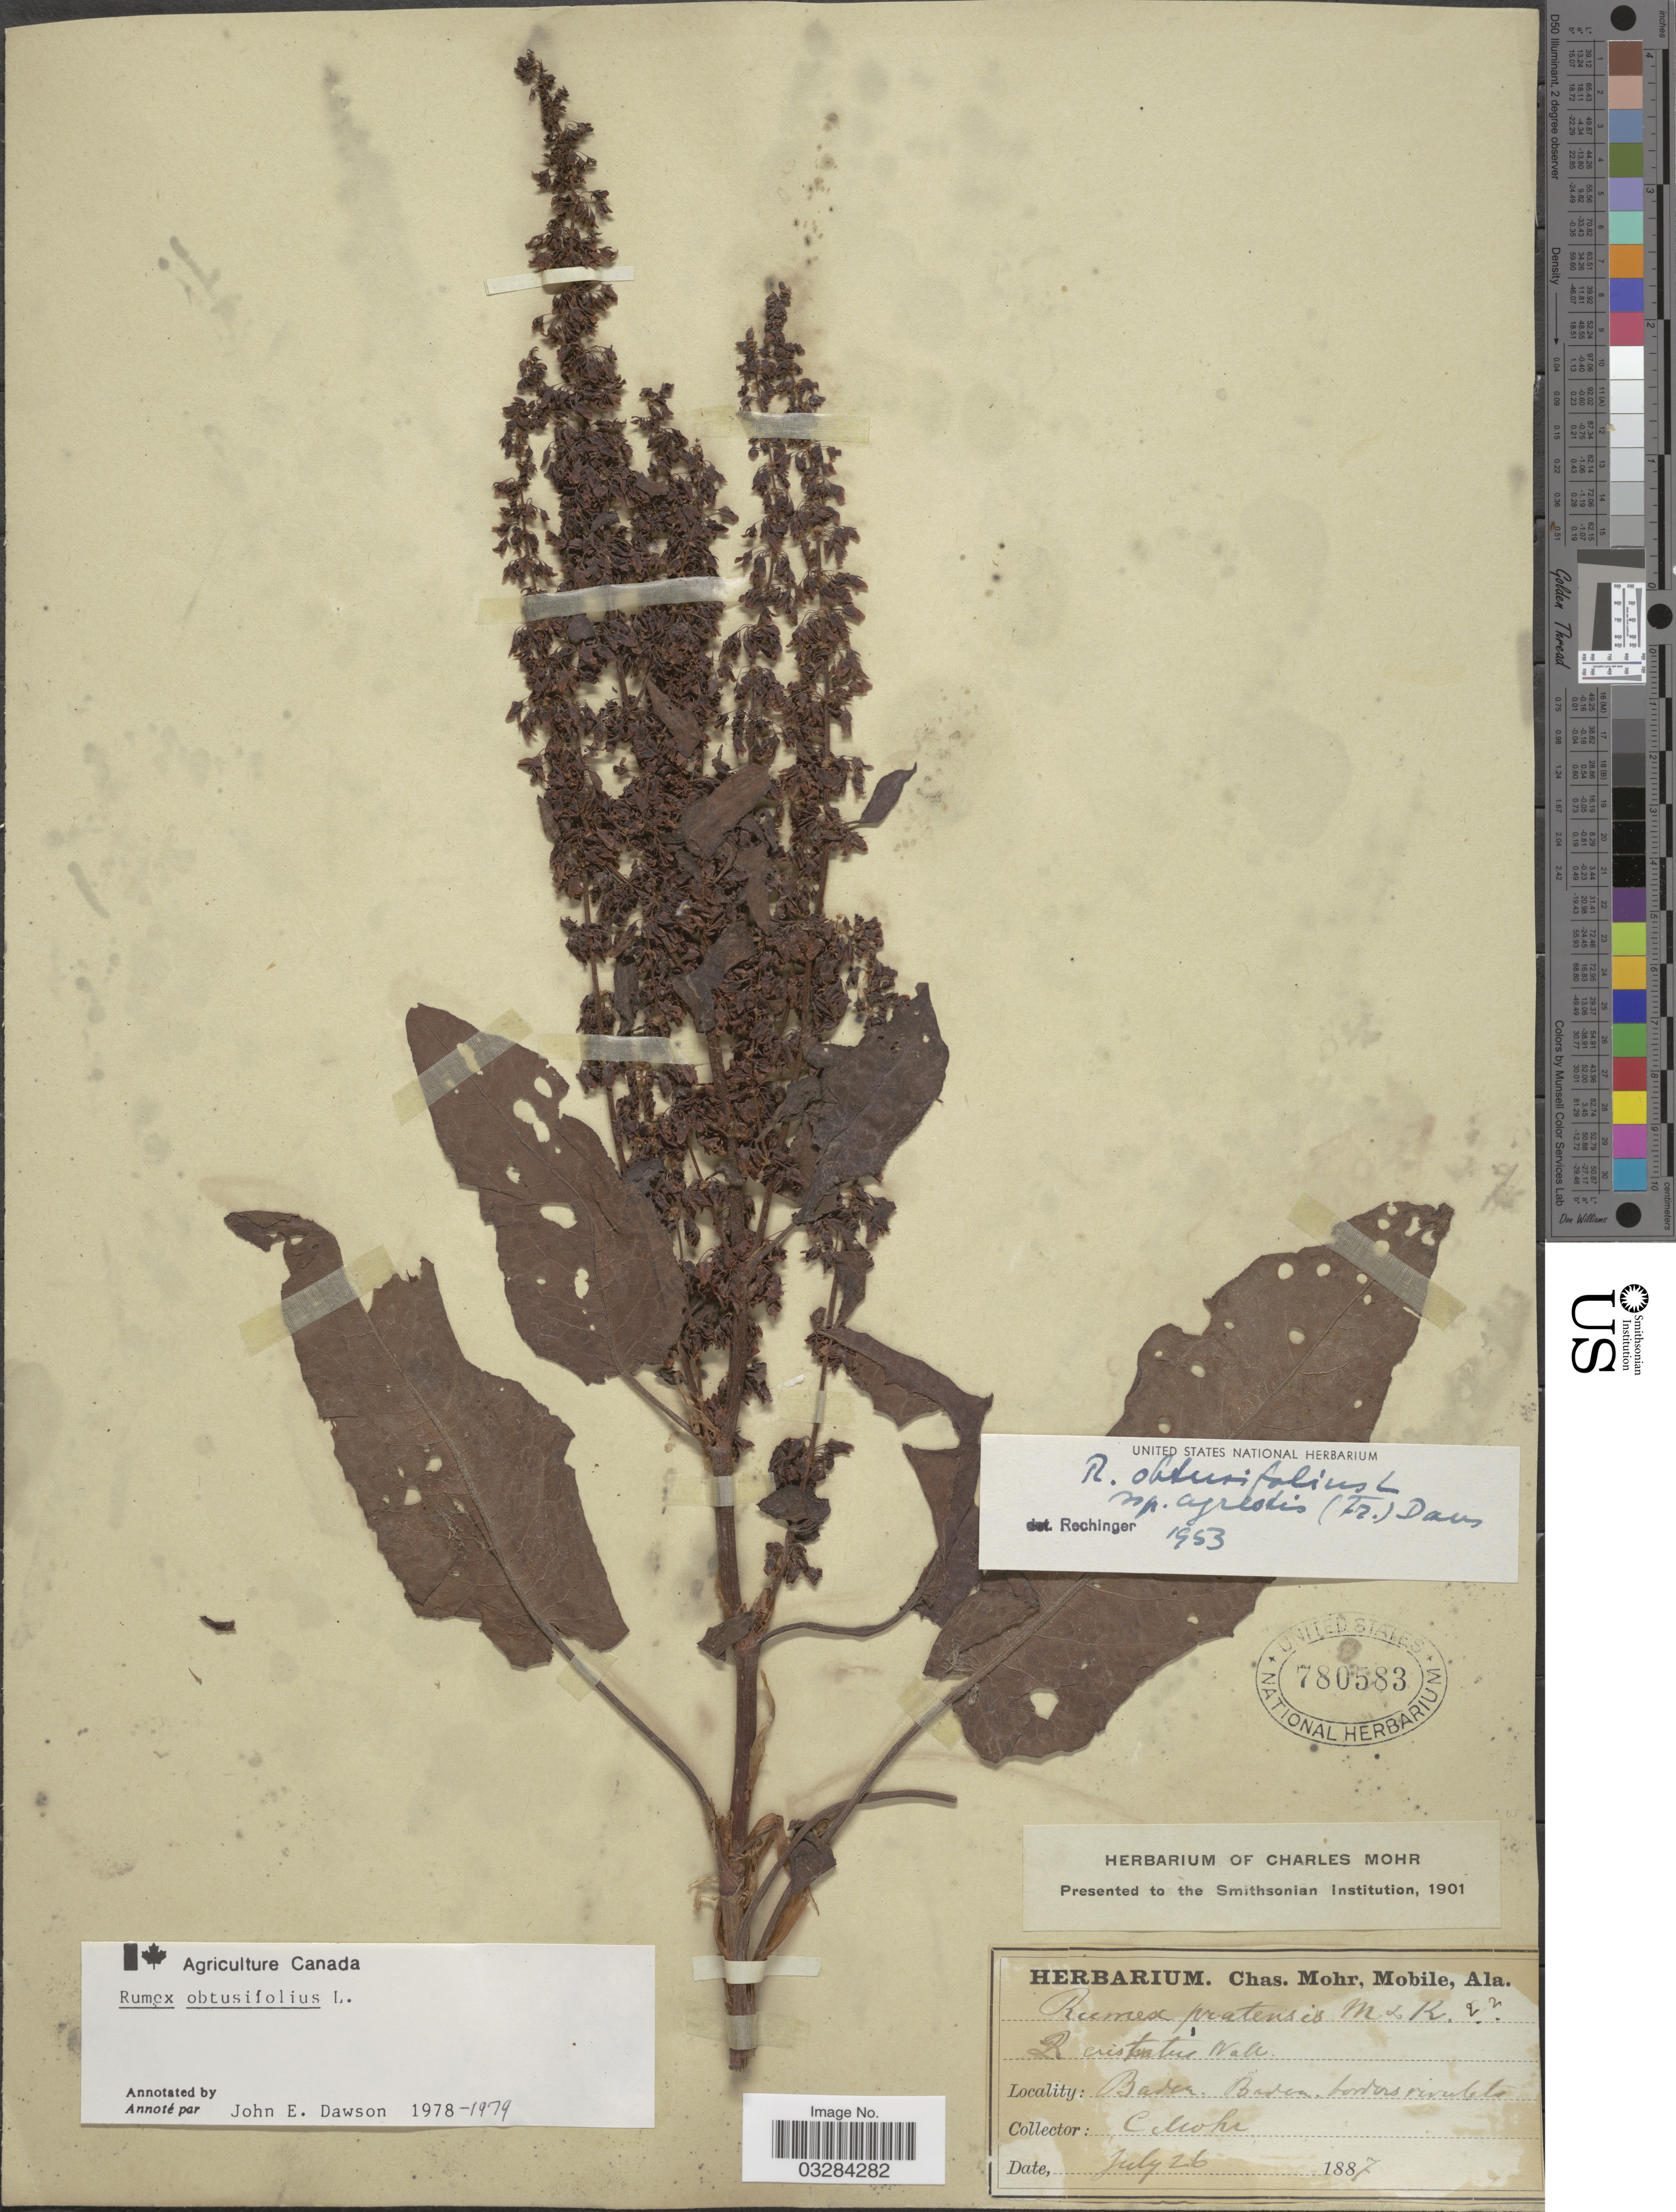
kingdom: Plantae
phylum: Tracheophyta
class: Magnoliopsida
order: Caryophyllales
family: Polygonaceae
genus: Rumex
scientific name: Rumex obtusifolius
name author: L.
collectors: C. T. Mohr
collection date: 1887-07-26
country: Germany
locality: Baden. Baden borders rivulets.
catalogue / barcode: US 780583